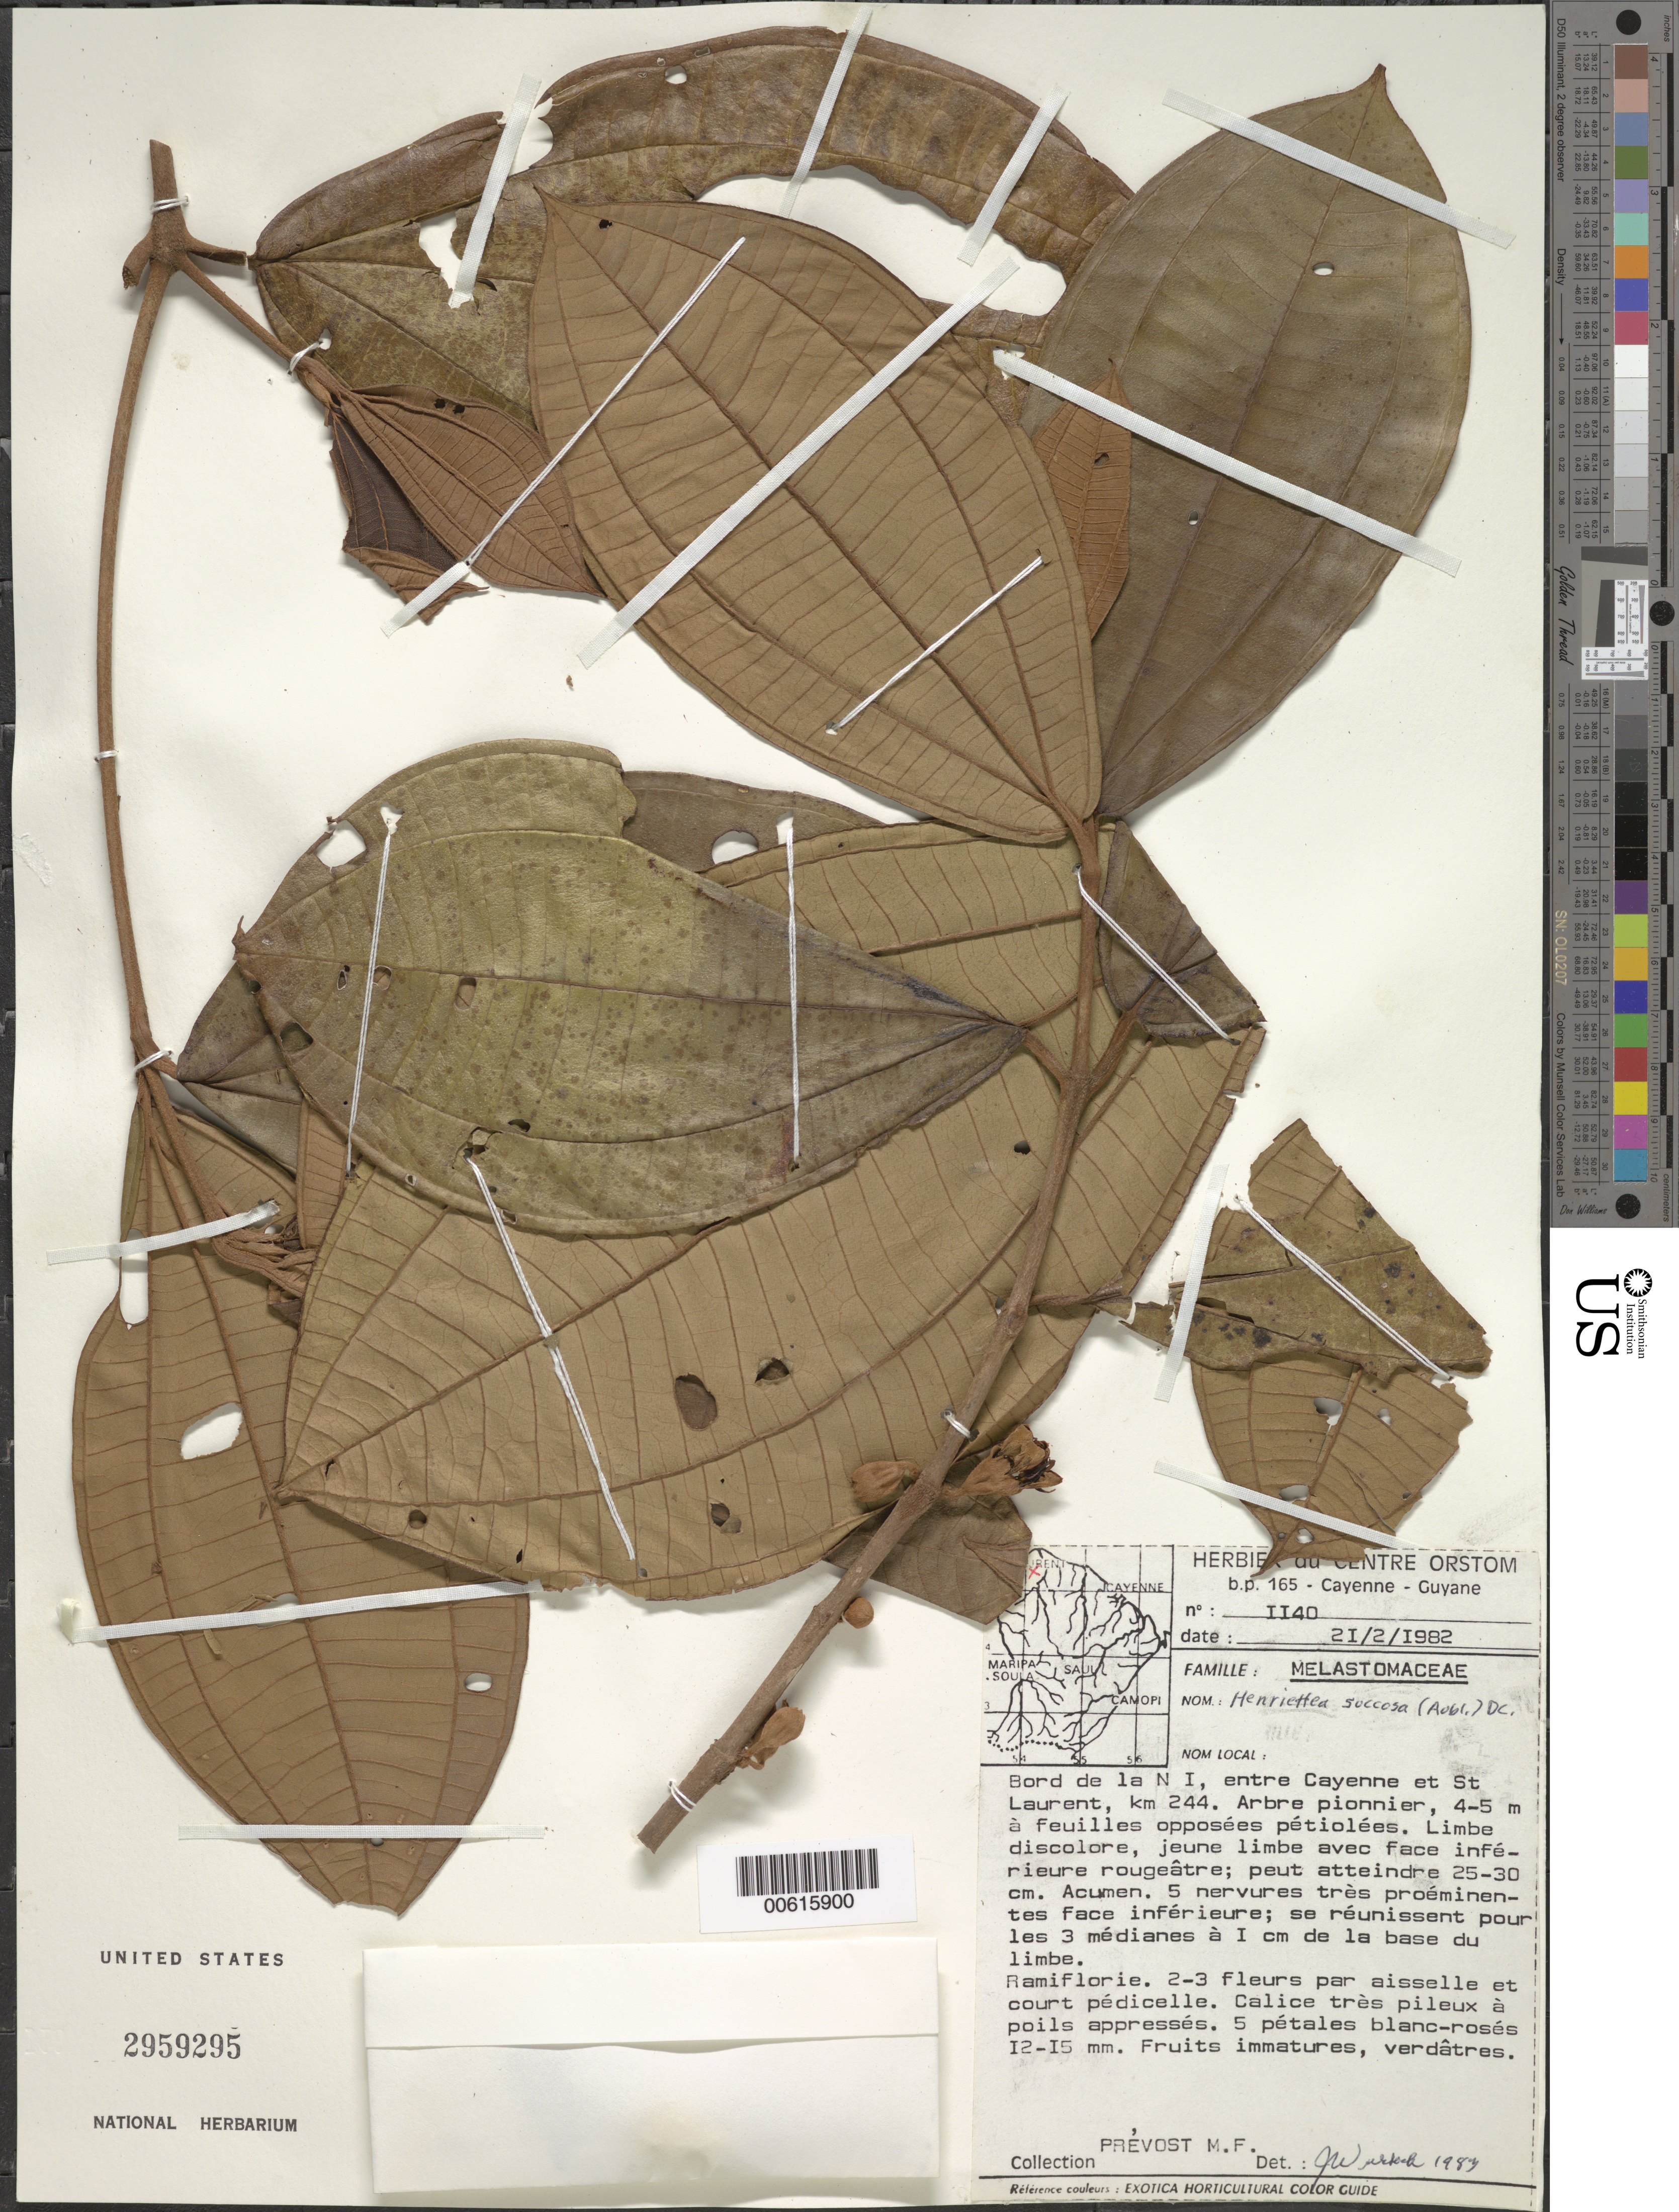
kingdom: Plantae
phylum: Tracheophyta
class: Magnoliopsida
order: Myrtales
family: Melastomataceae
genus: Henriettea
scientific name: Henriettea succosa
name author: (Aubl.) DC.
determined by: Wurdack, John J., (US), US (UNITED STATES)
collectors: M.-F. Prévost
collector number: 1140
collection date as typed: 21-Feb-82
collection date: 1982-02-21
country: French Guiana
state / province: Cayenne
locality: Cayenne, borde de la N1, entre Cayenne et St. Laurens, km 244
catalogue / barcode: US 2959295